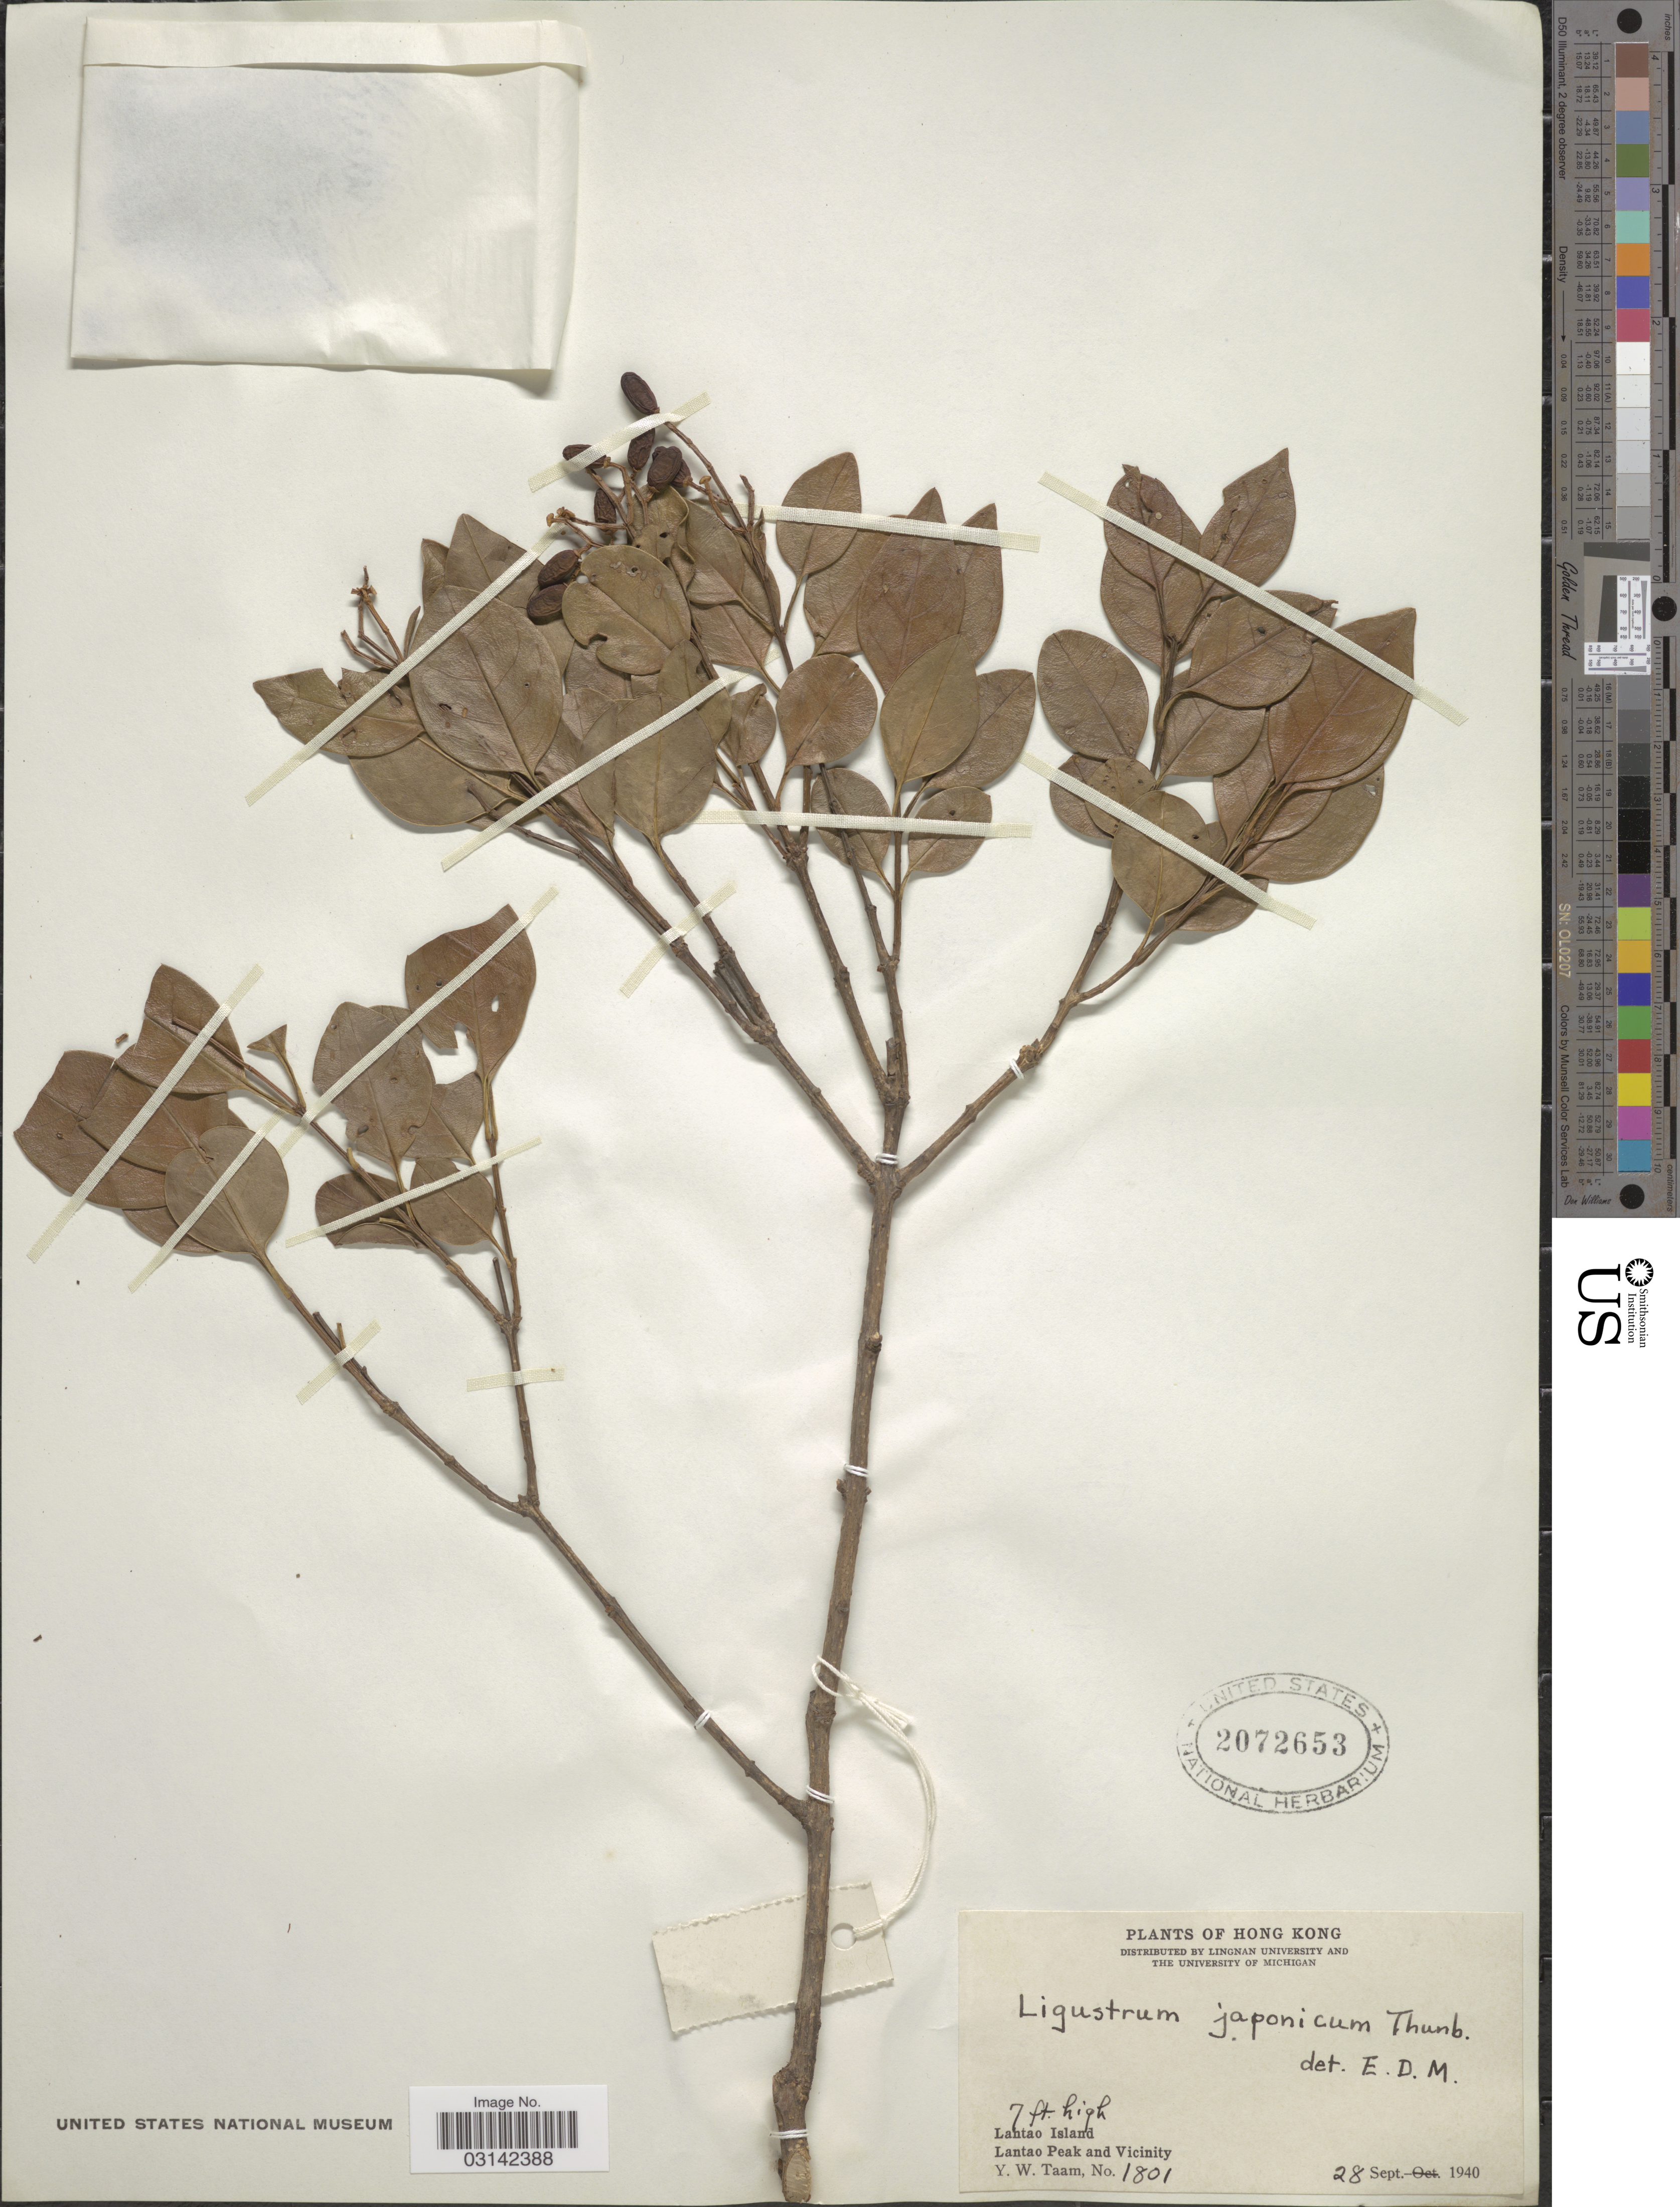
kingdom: Plantae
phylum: Tracheophyta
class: Magnoliopsida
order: Lamiales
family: Oleaceae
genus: Ligustrum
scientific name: Ligustrum japonicum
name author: Thunb.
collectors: Y. W. Taam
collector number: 1801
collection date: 1940-09-28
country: China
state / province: Hong Kong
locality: Lantao Island, Lantao Peak and Vicinity.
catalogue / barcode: US 2072653